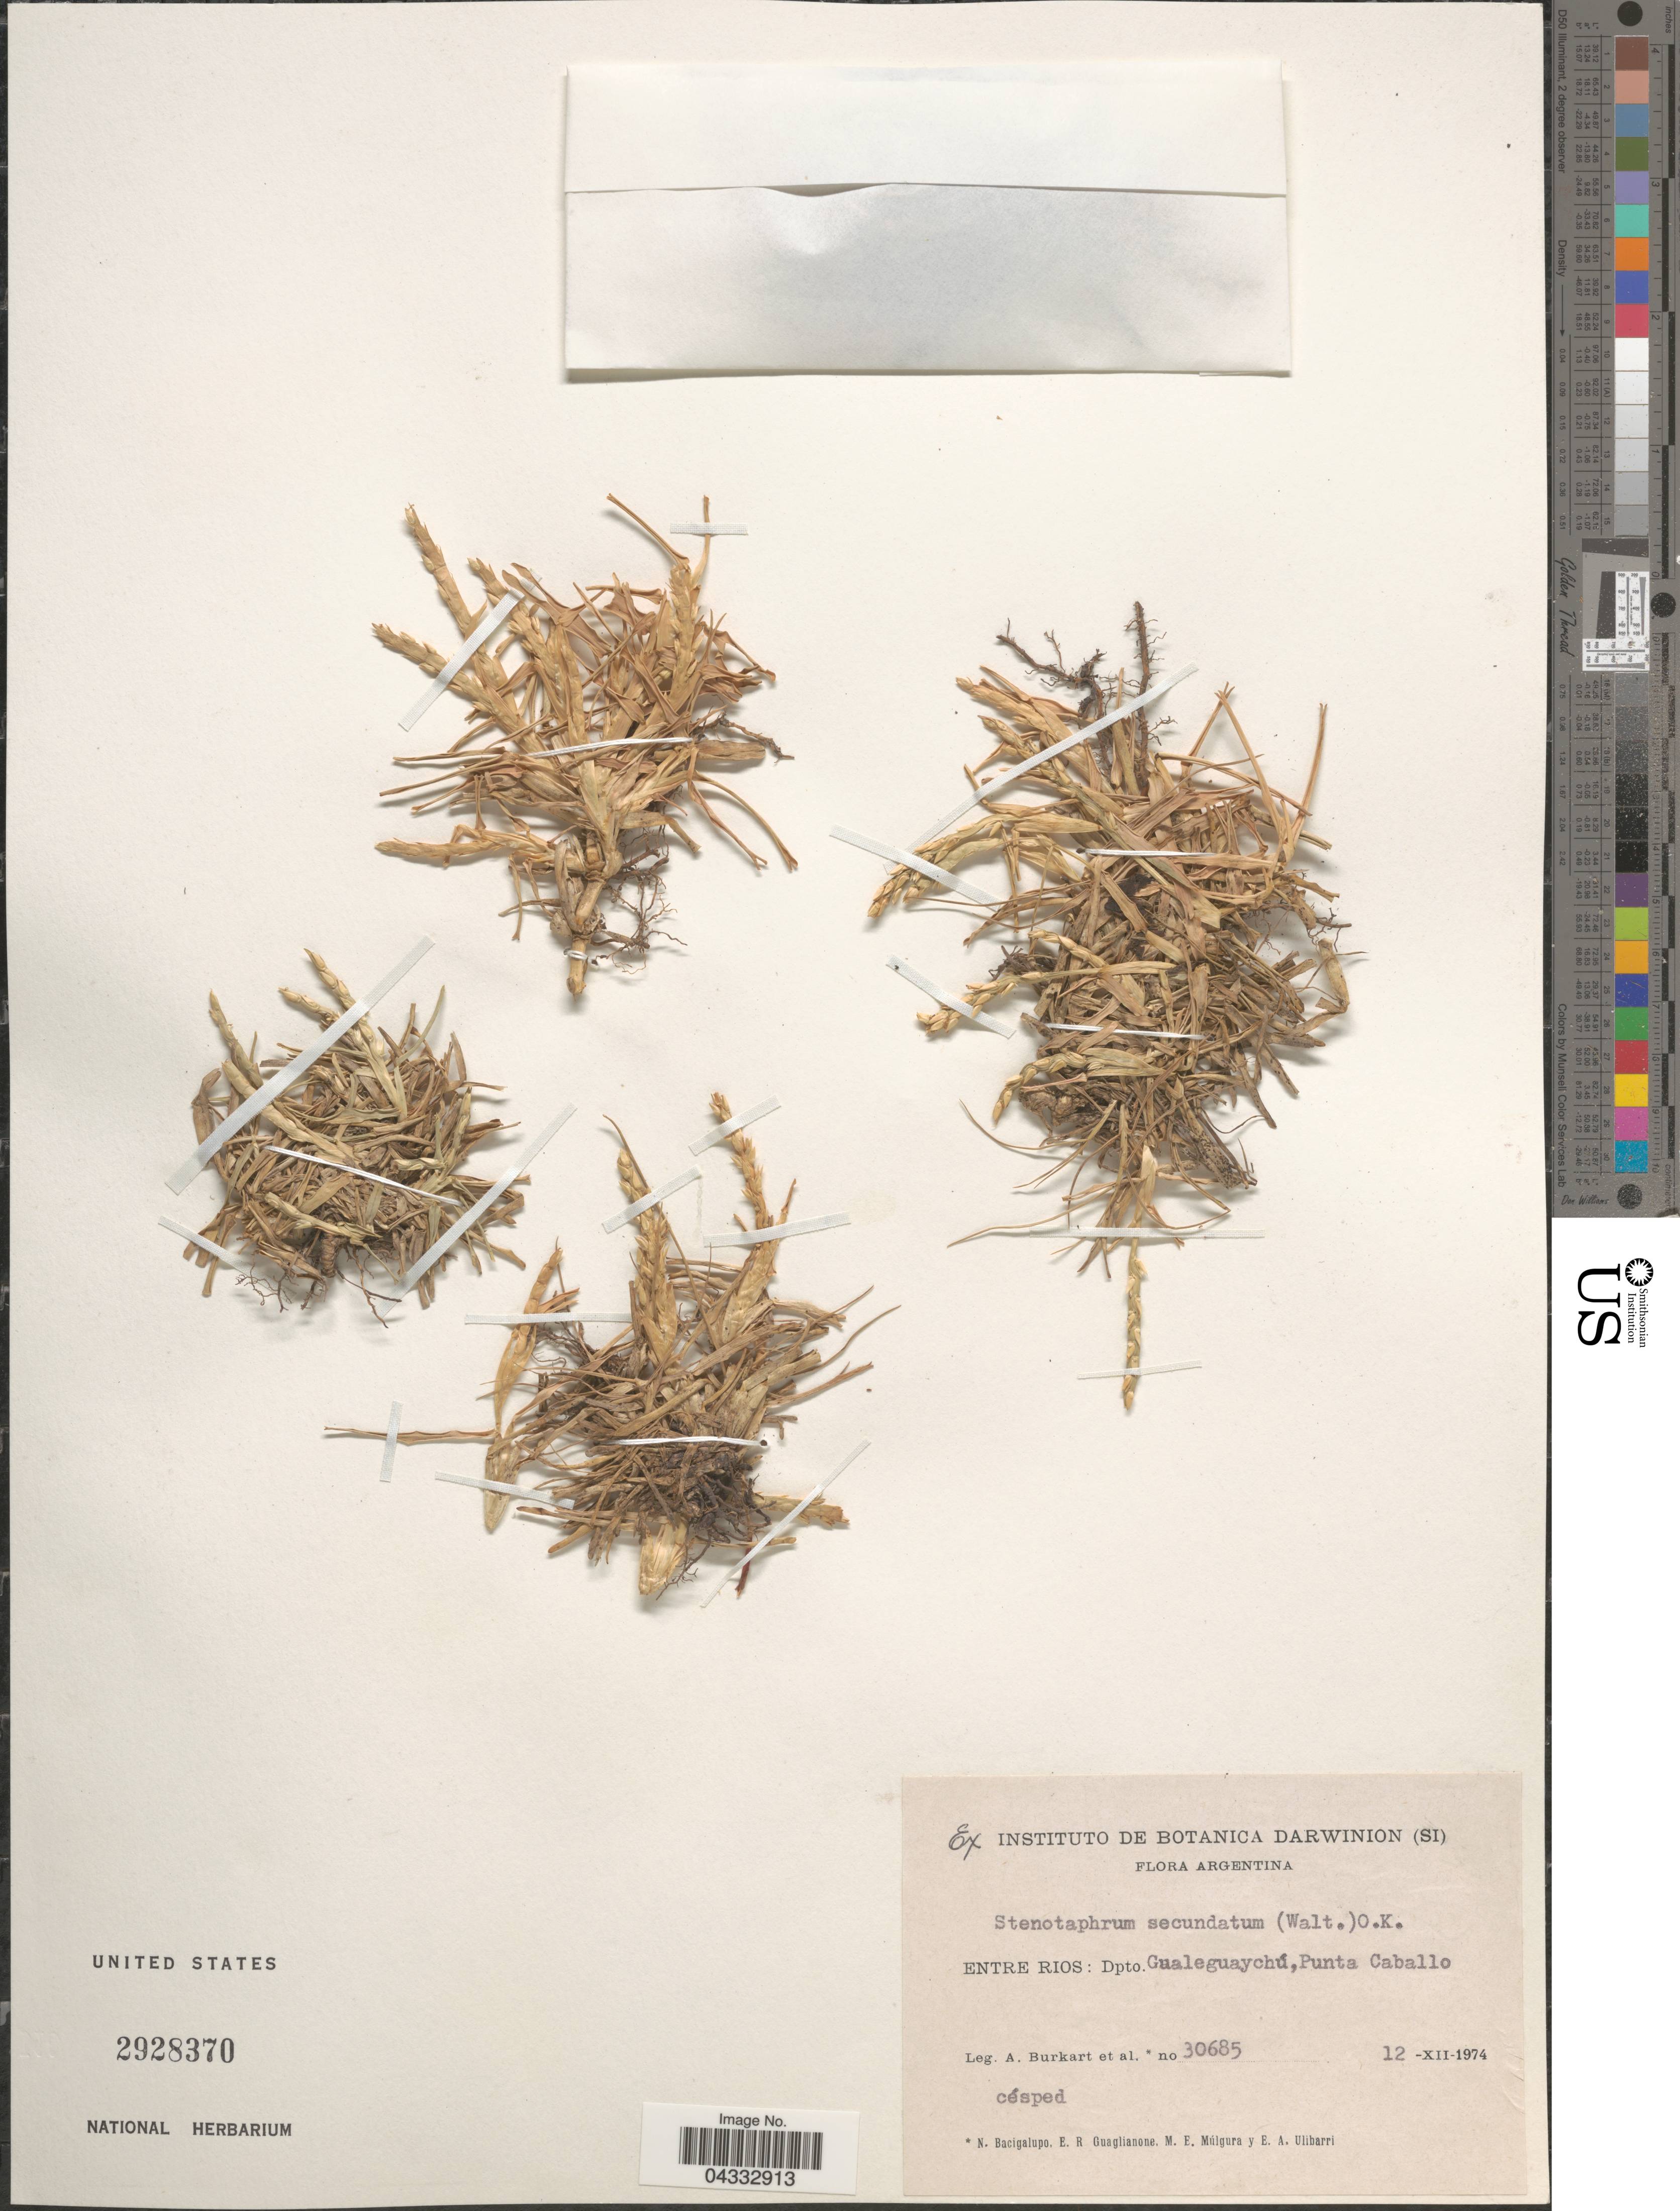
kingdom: Plantae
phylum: Tracheophyta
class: Liliopsida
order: Poales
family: Poaceae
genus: Stenotaphrum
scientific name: Stenotaphrum secundatum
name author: (Walter) Kuntze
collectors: A. E. Burkart, N. M. Bacigalupo, E. R. Guaglianone, M. E. Múlgura & E. A. Ulibarri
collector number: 30685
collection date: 1974-12-12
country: Argentina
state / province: Entre Rios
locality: Dpto. Gualeguaychú, Punta Caballo.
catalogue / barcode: US 2928370